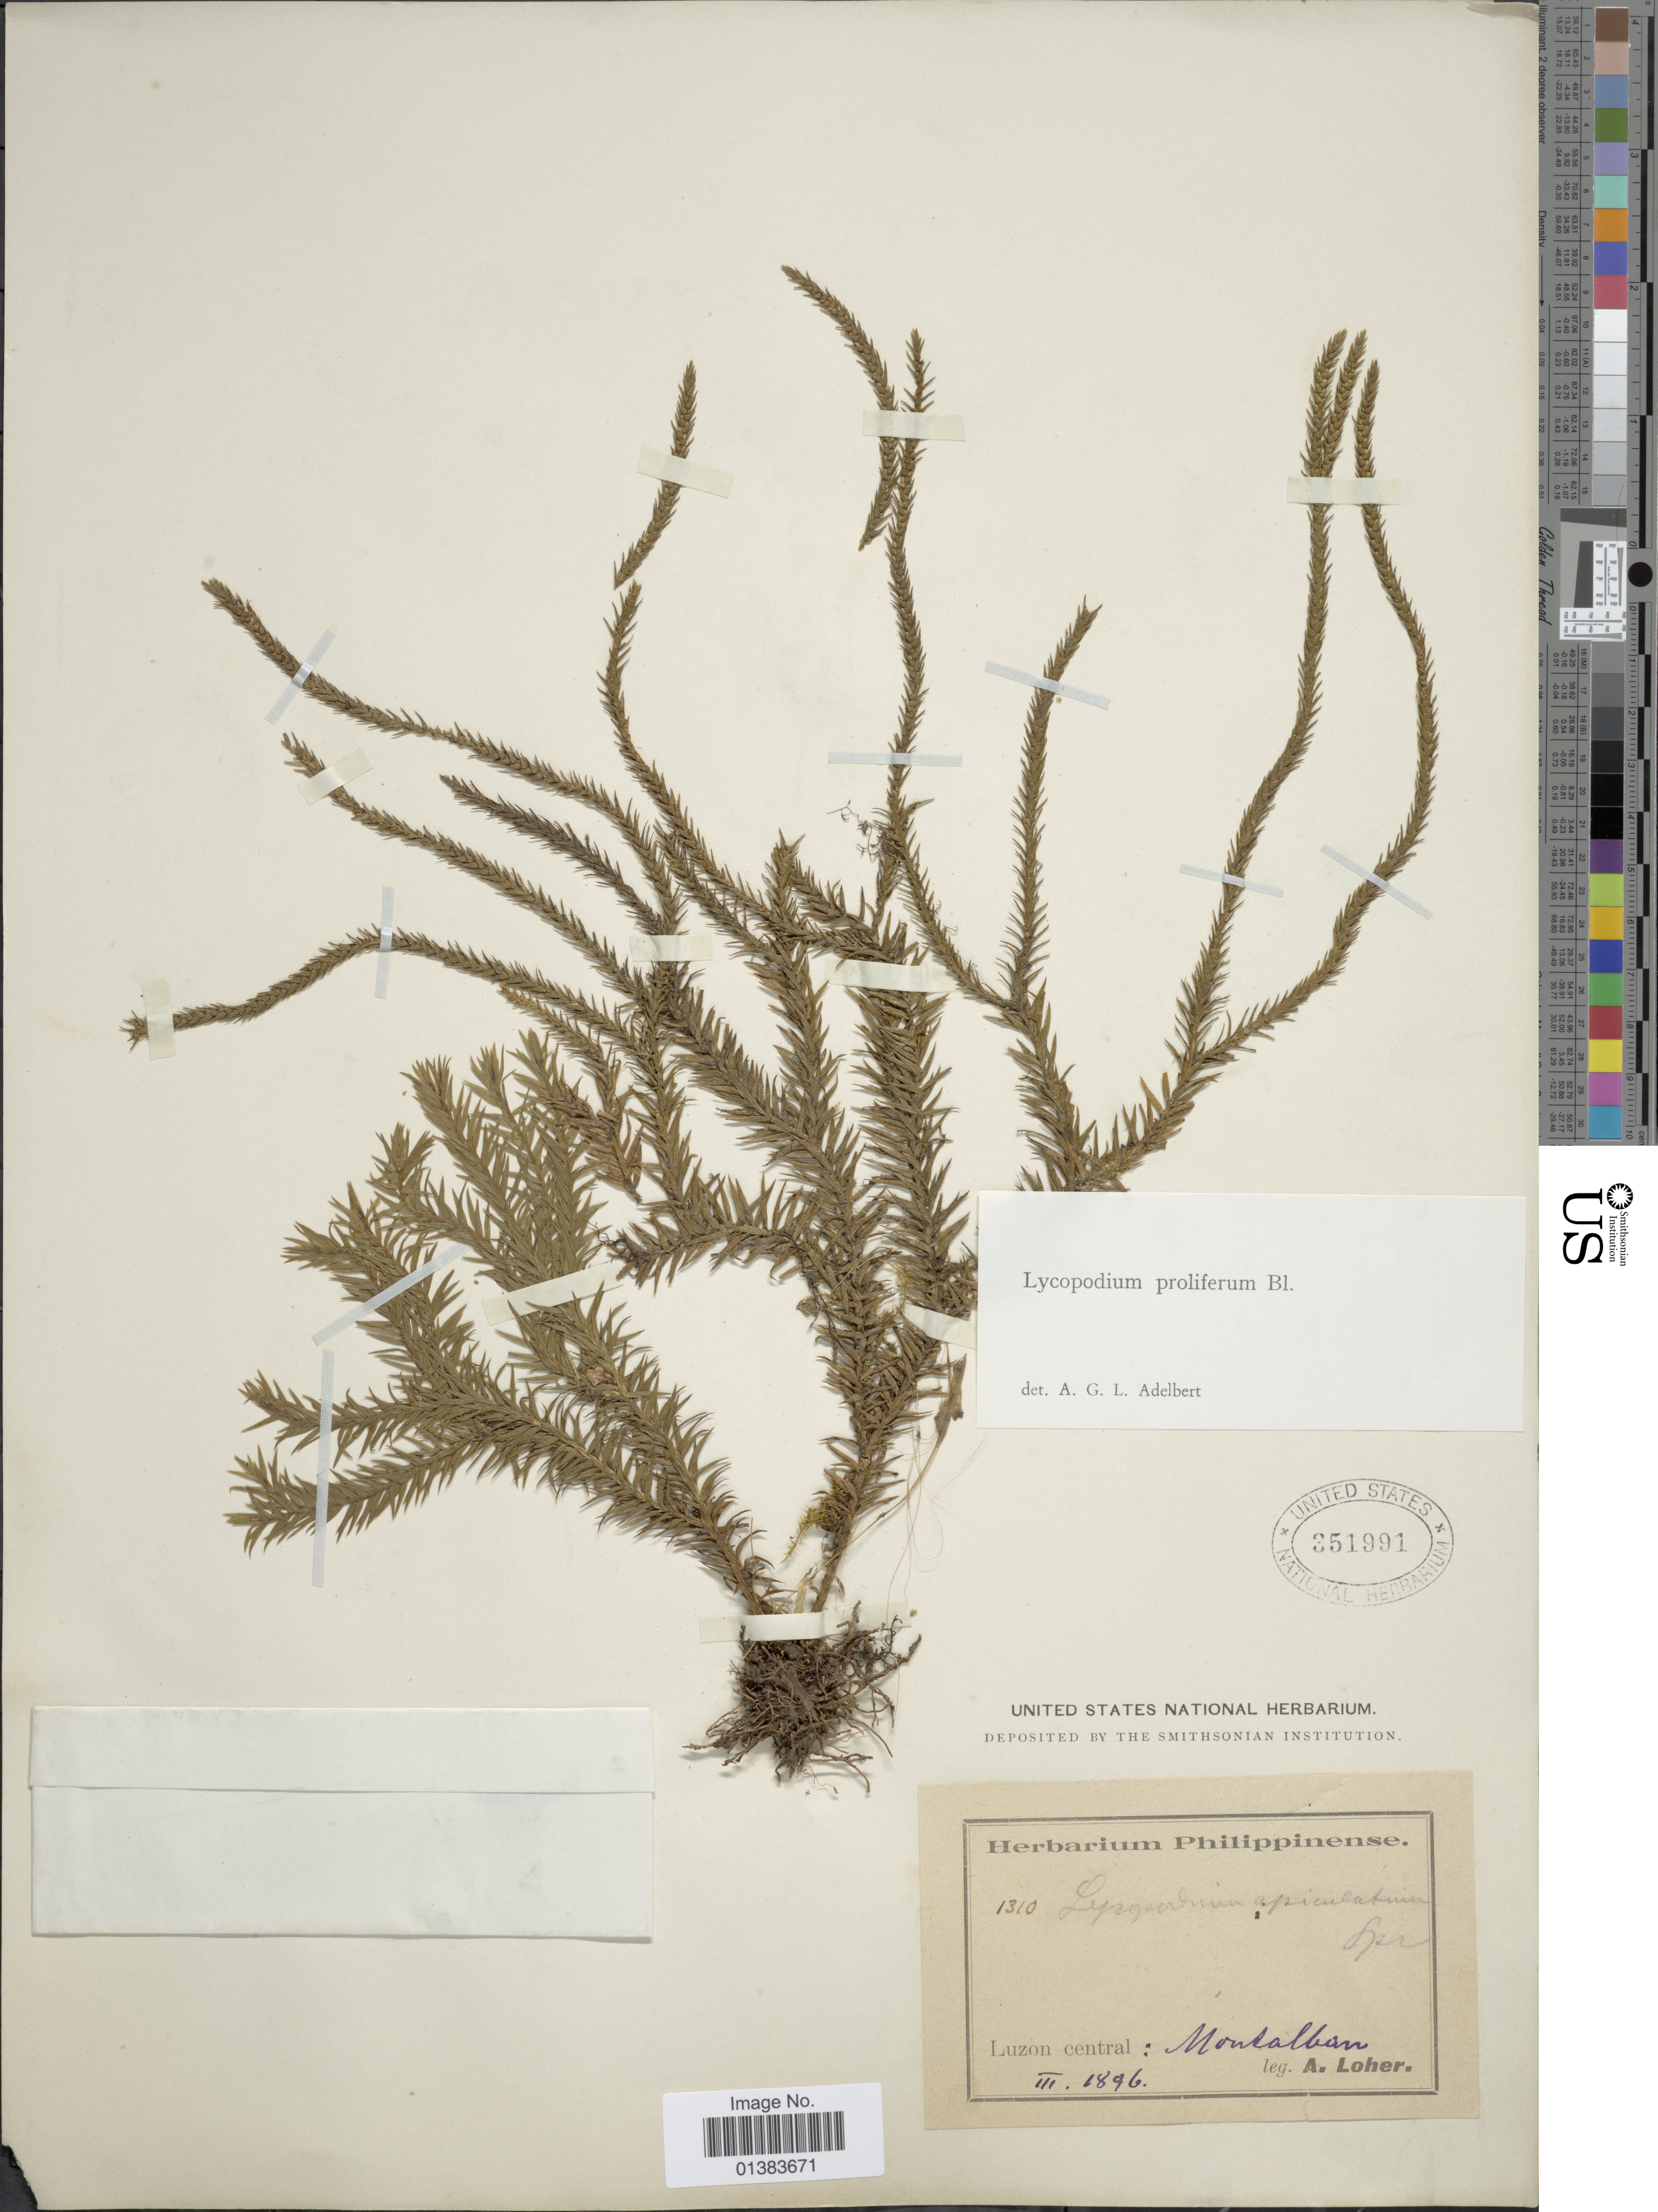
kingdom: Plantae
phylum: Tracheophyta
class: Lycopodiopsida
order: Lycopodiales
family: Lycopodiaceae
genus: Phlegmariurus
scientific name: Phlegmariurus proliferus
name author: (Blume) A. R. Field & Bostock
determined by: Field, A. R.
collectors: A. Loher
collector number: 1310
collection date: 1896-03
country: Philippines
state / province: Central Luzon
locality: Montalban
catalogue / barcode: US 351991